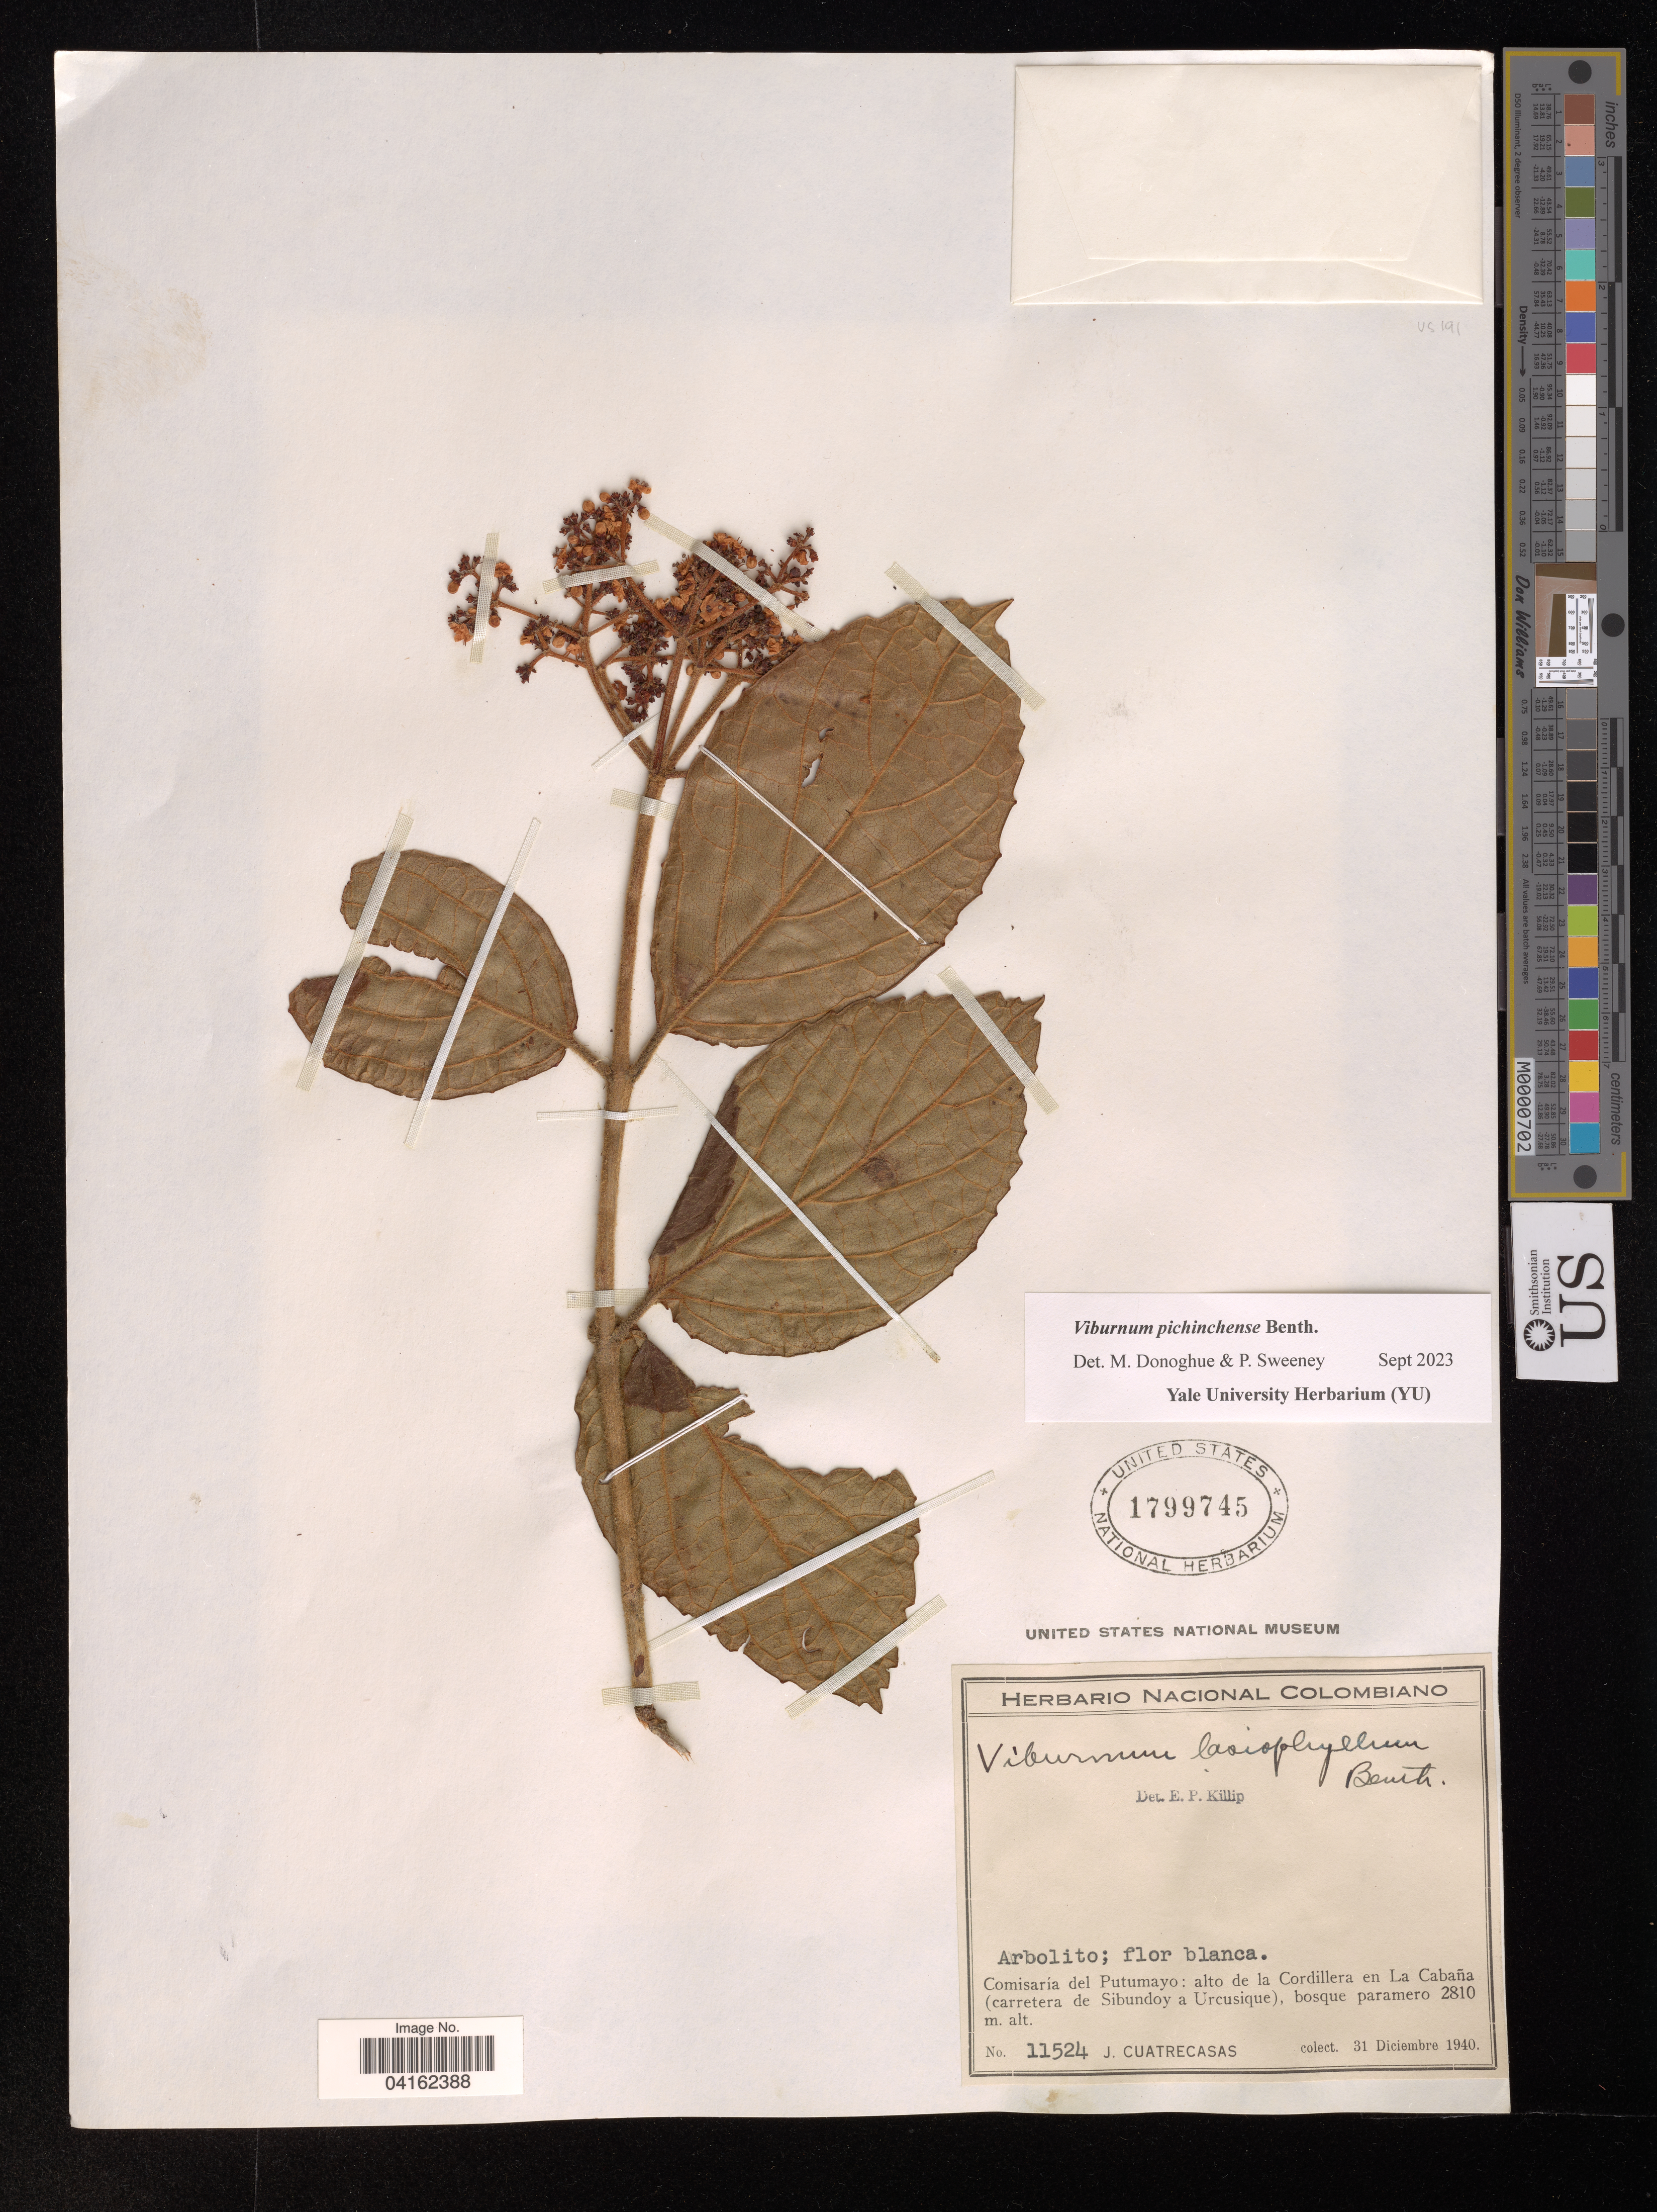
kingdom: Plantae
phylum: Tracheophyta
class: Magnoliopsida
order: Dipsacales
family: Viburnaceae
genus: Viburnum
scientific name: Viburnum pichinchense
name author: Benth.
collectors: J. Cuatrecasas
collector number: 11524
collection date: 1940-12-31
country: Colombia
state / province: Putumayo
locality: Alto de la Cordillera en La Cabaña (carretera de Sibundoy a Urcusique).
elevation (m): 2810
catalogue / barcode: US 1799745